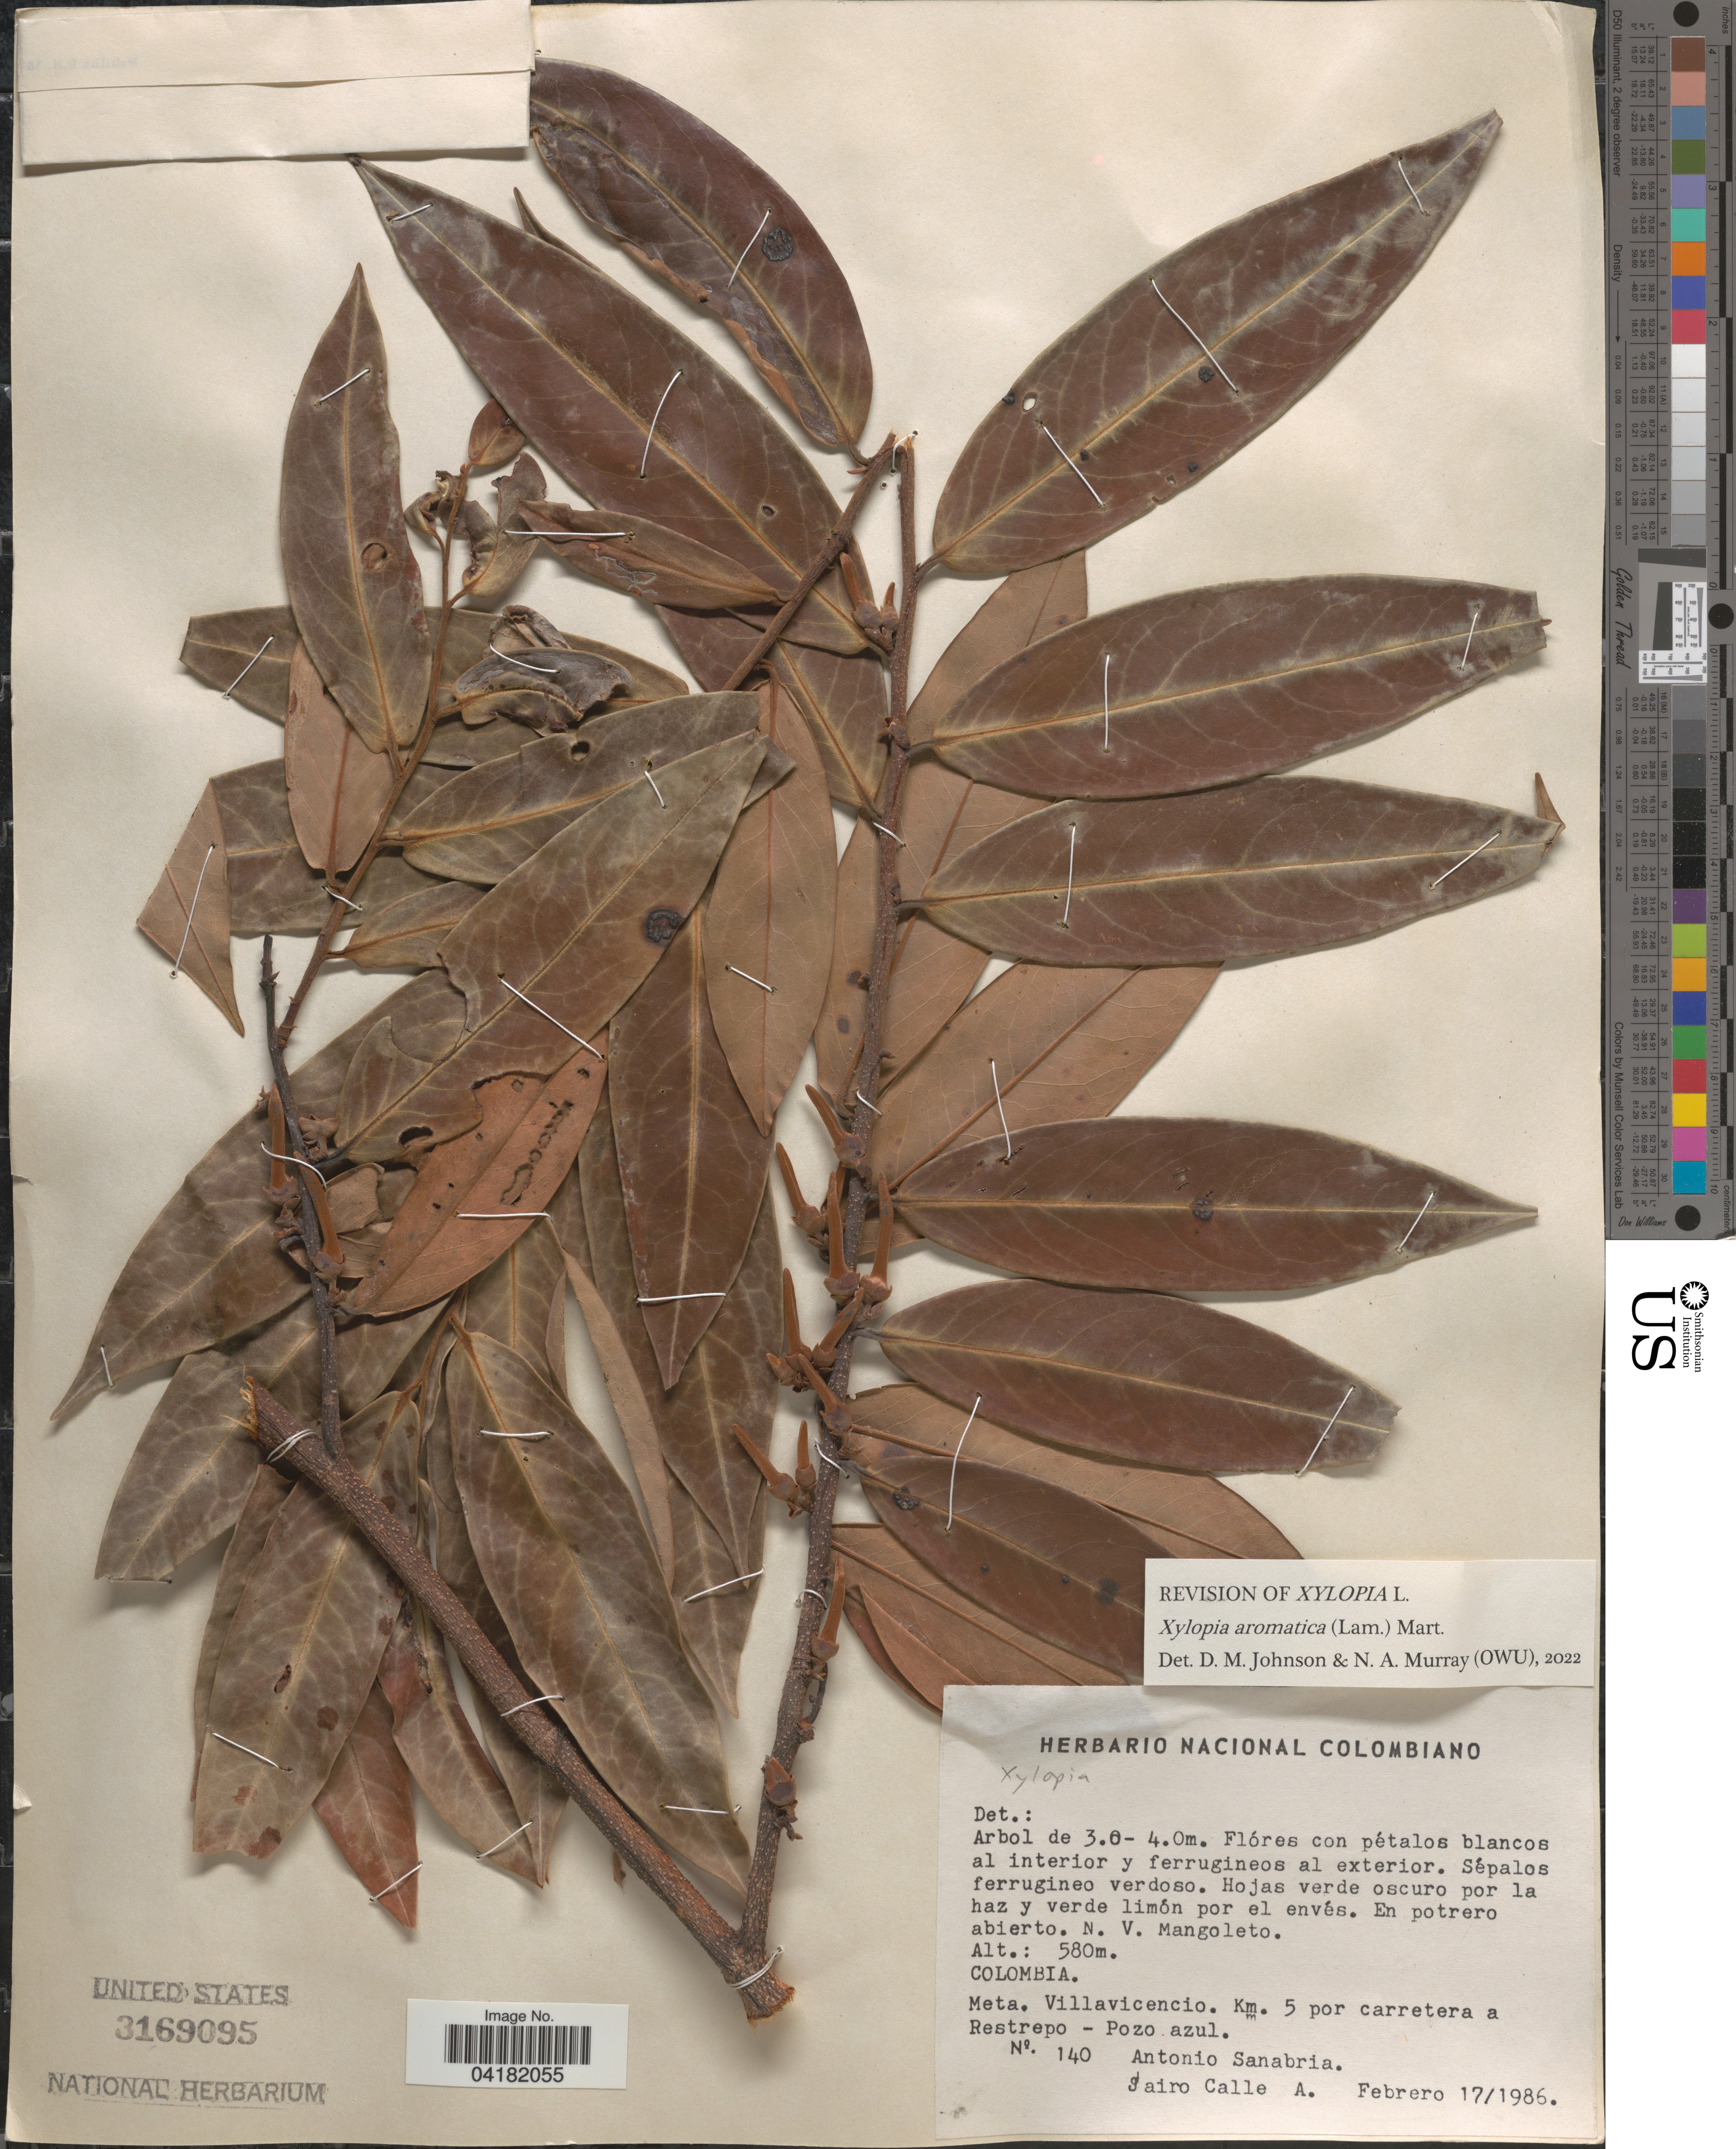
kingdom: Plantae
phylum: Tracheophyta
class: Magnoliopsida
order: Magnoliales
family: Annonaceae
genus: Xylopia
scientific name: Xylopia aromatica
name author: (Lam.) Mart.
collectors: A. Sanabria & Calle, J.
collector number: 140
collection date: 1986-02-17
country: Colombia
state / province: Meta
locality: Villavicencio. Km. 5 por carretera a Restrepo - Pozo azul.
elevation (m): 580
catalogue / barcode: US 3169095